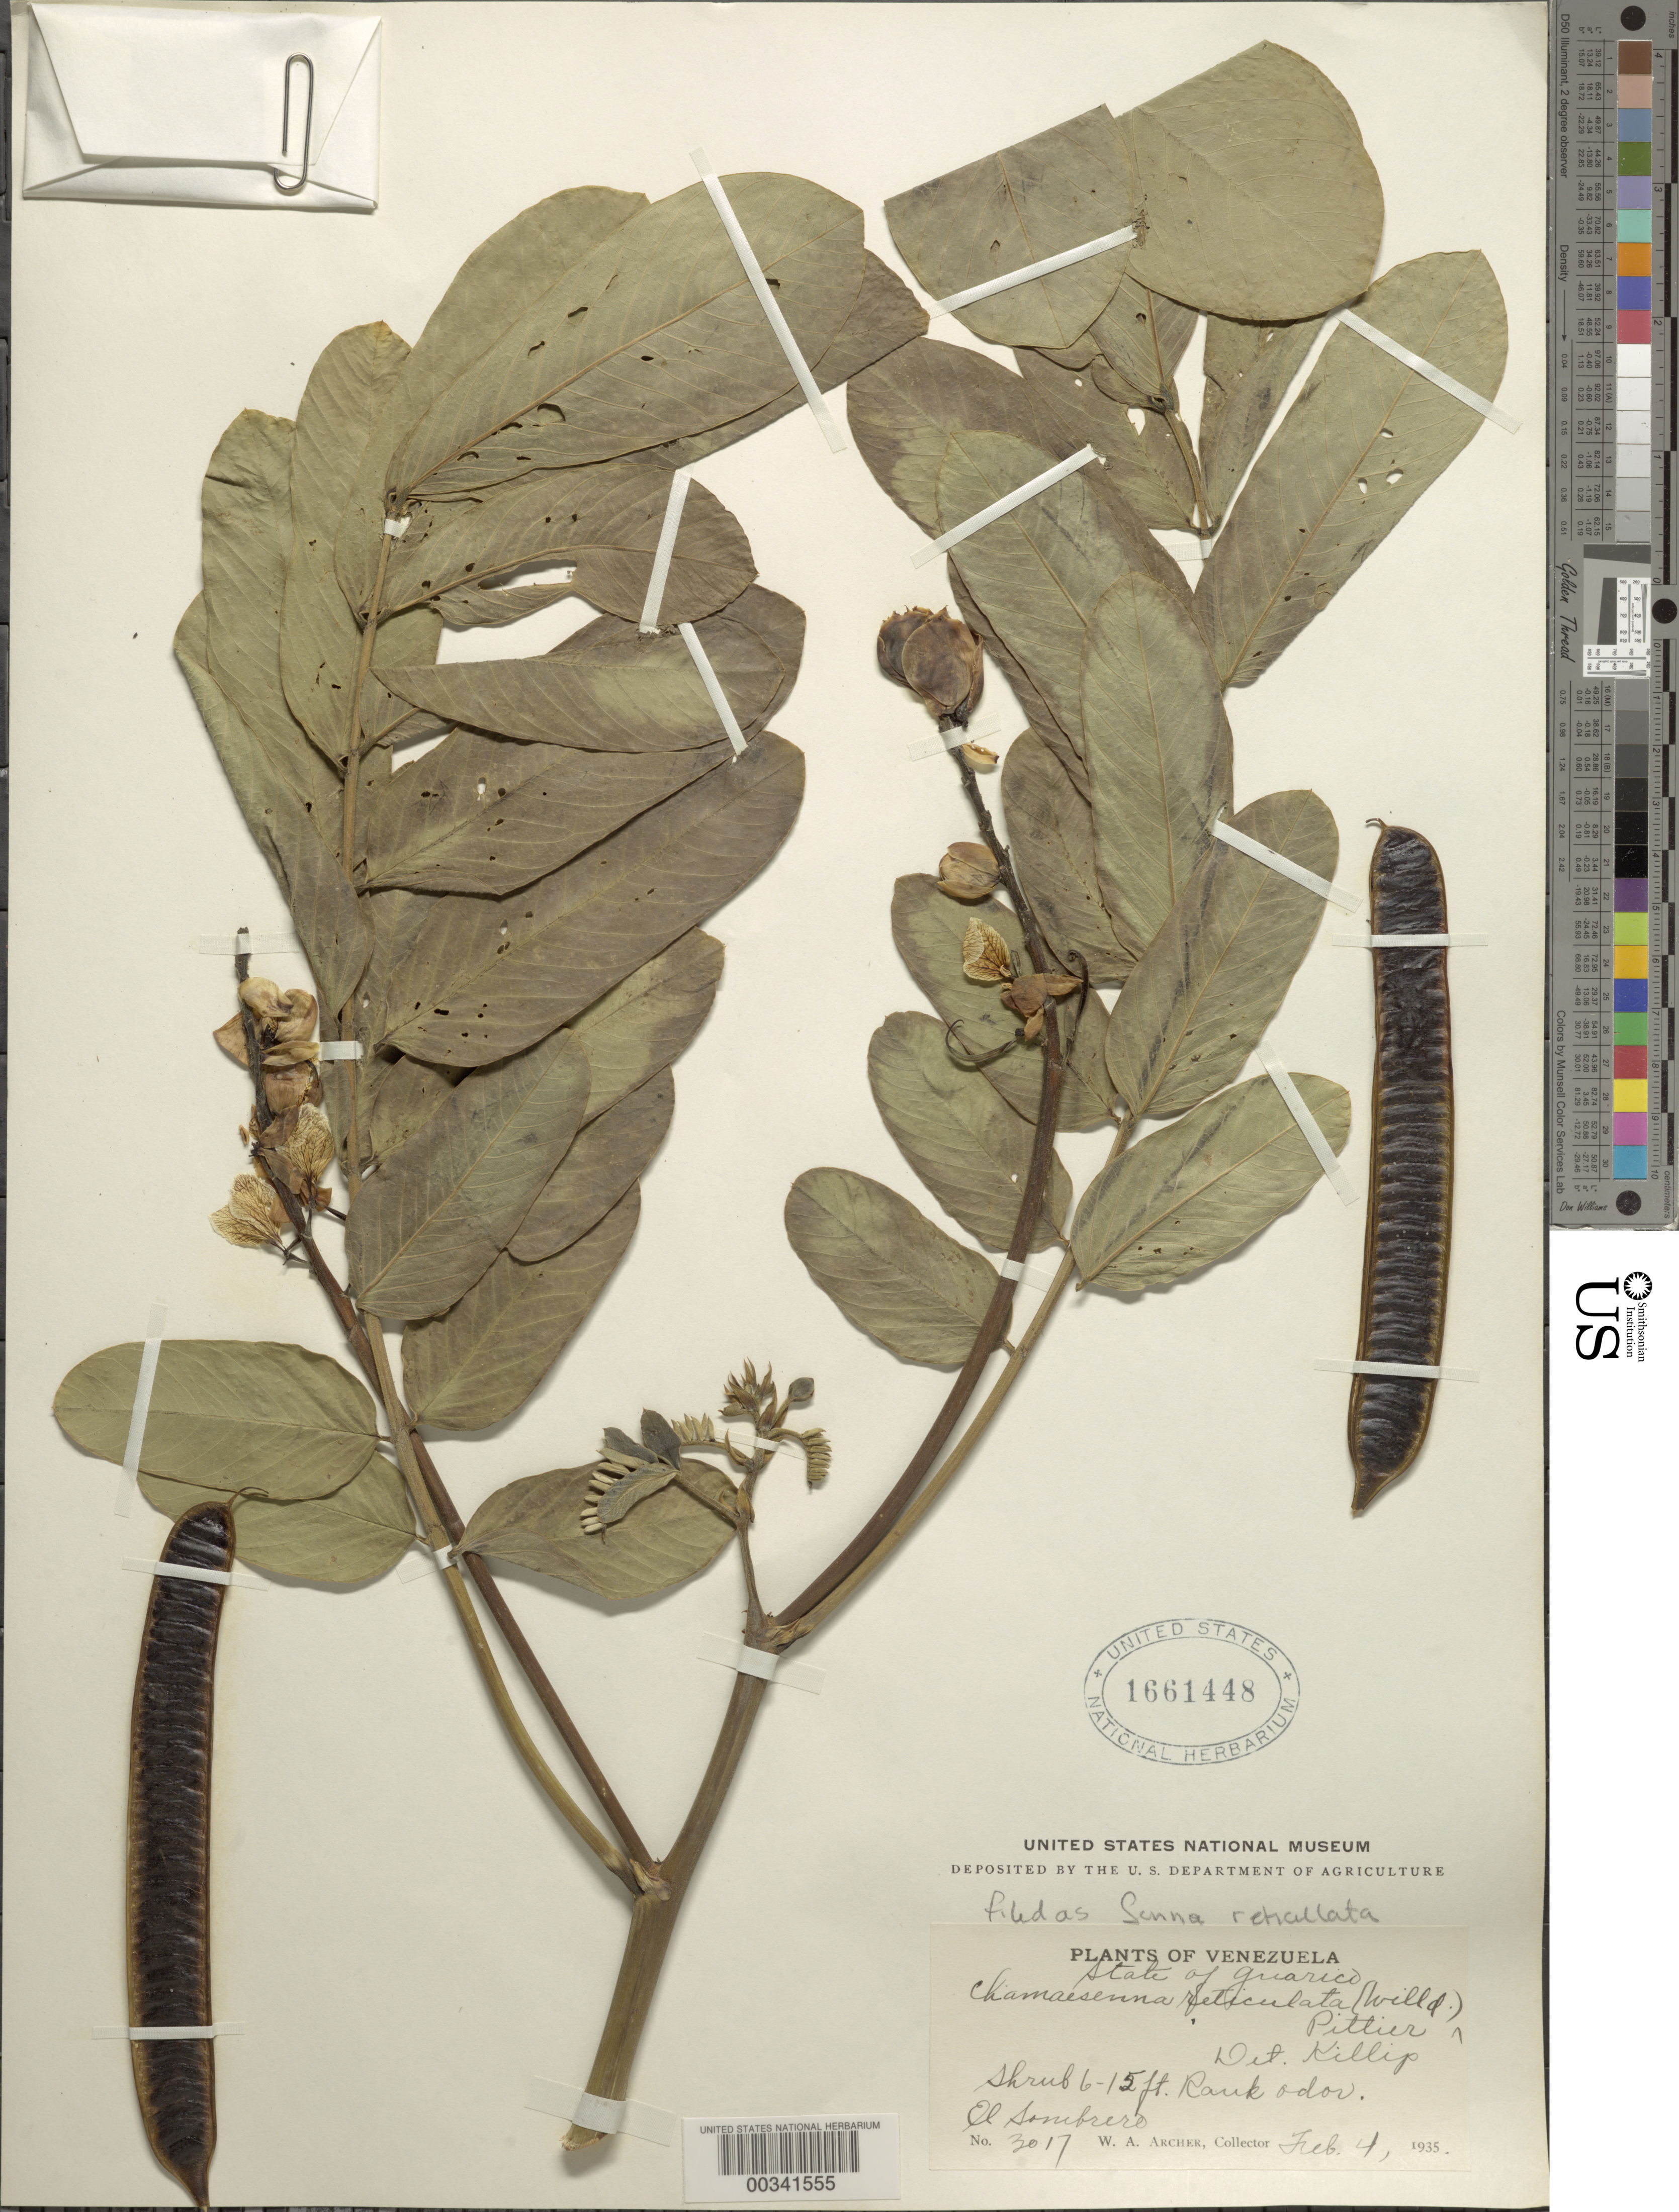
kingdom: Plantae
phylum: Tracheophyta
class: Magnoliopsida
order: Fabales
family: Fabaceae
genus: Senna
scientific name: Senna reticulata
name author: (Willd.) H.S. Irwin & Barneby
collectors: W. A. Archer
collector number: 3017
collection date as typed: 04 Feb 1935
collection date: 1935-02-04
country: Venezuela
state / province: Guárico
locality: El sombrero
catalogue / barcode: US 1661448